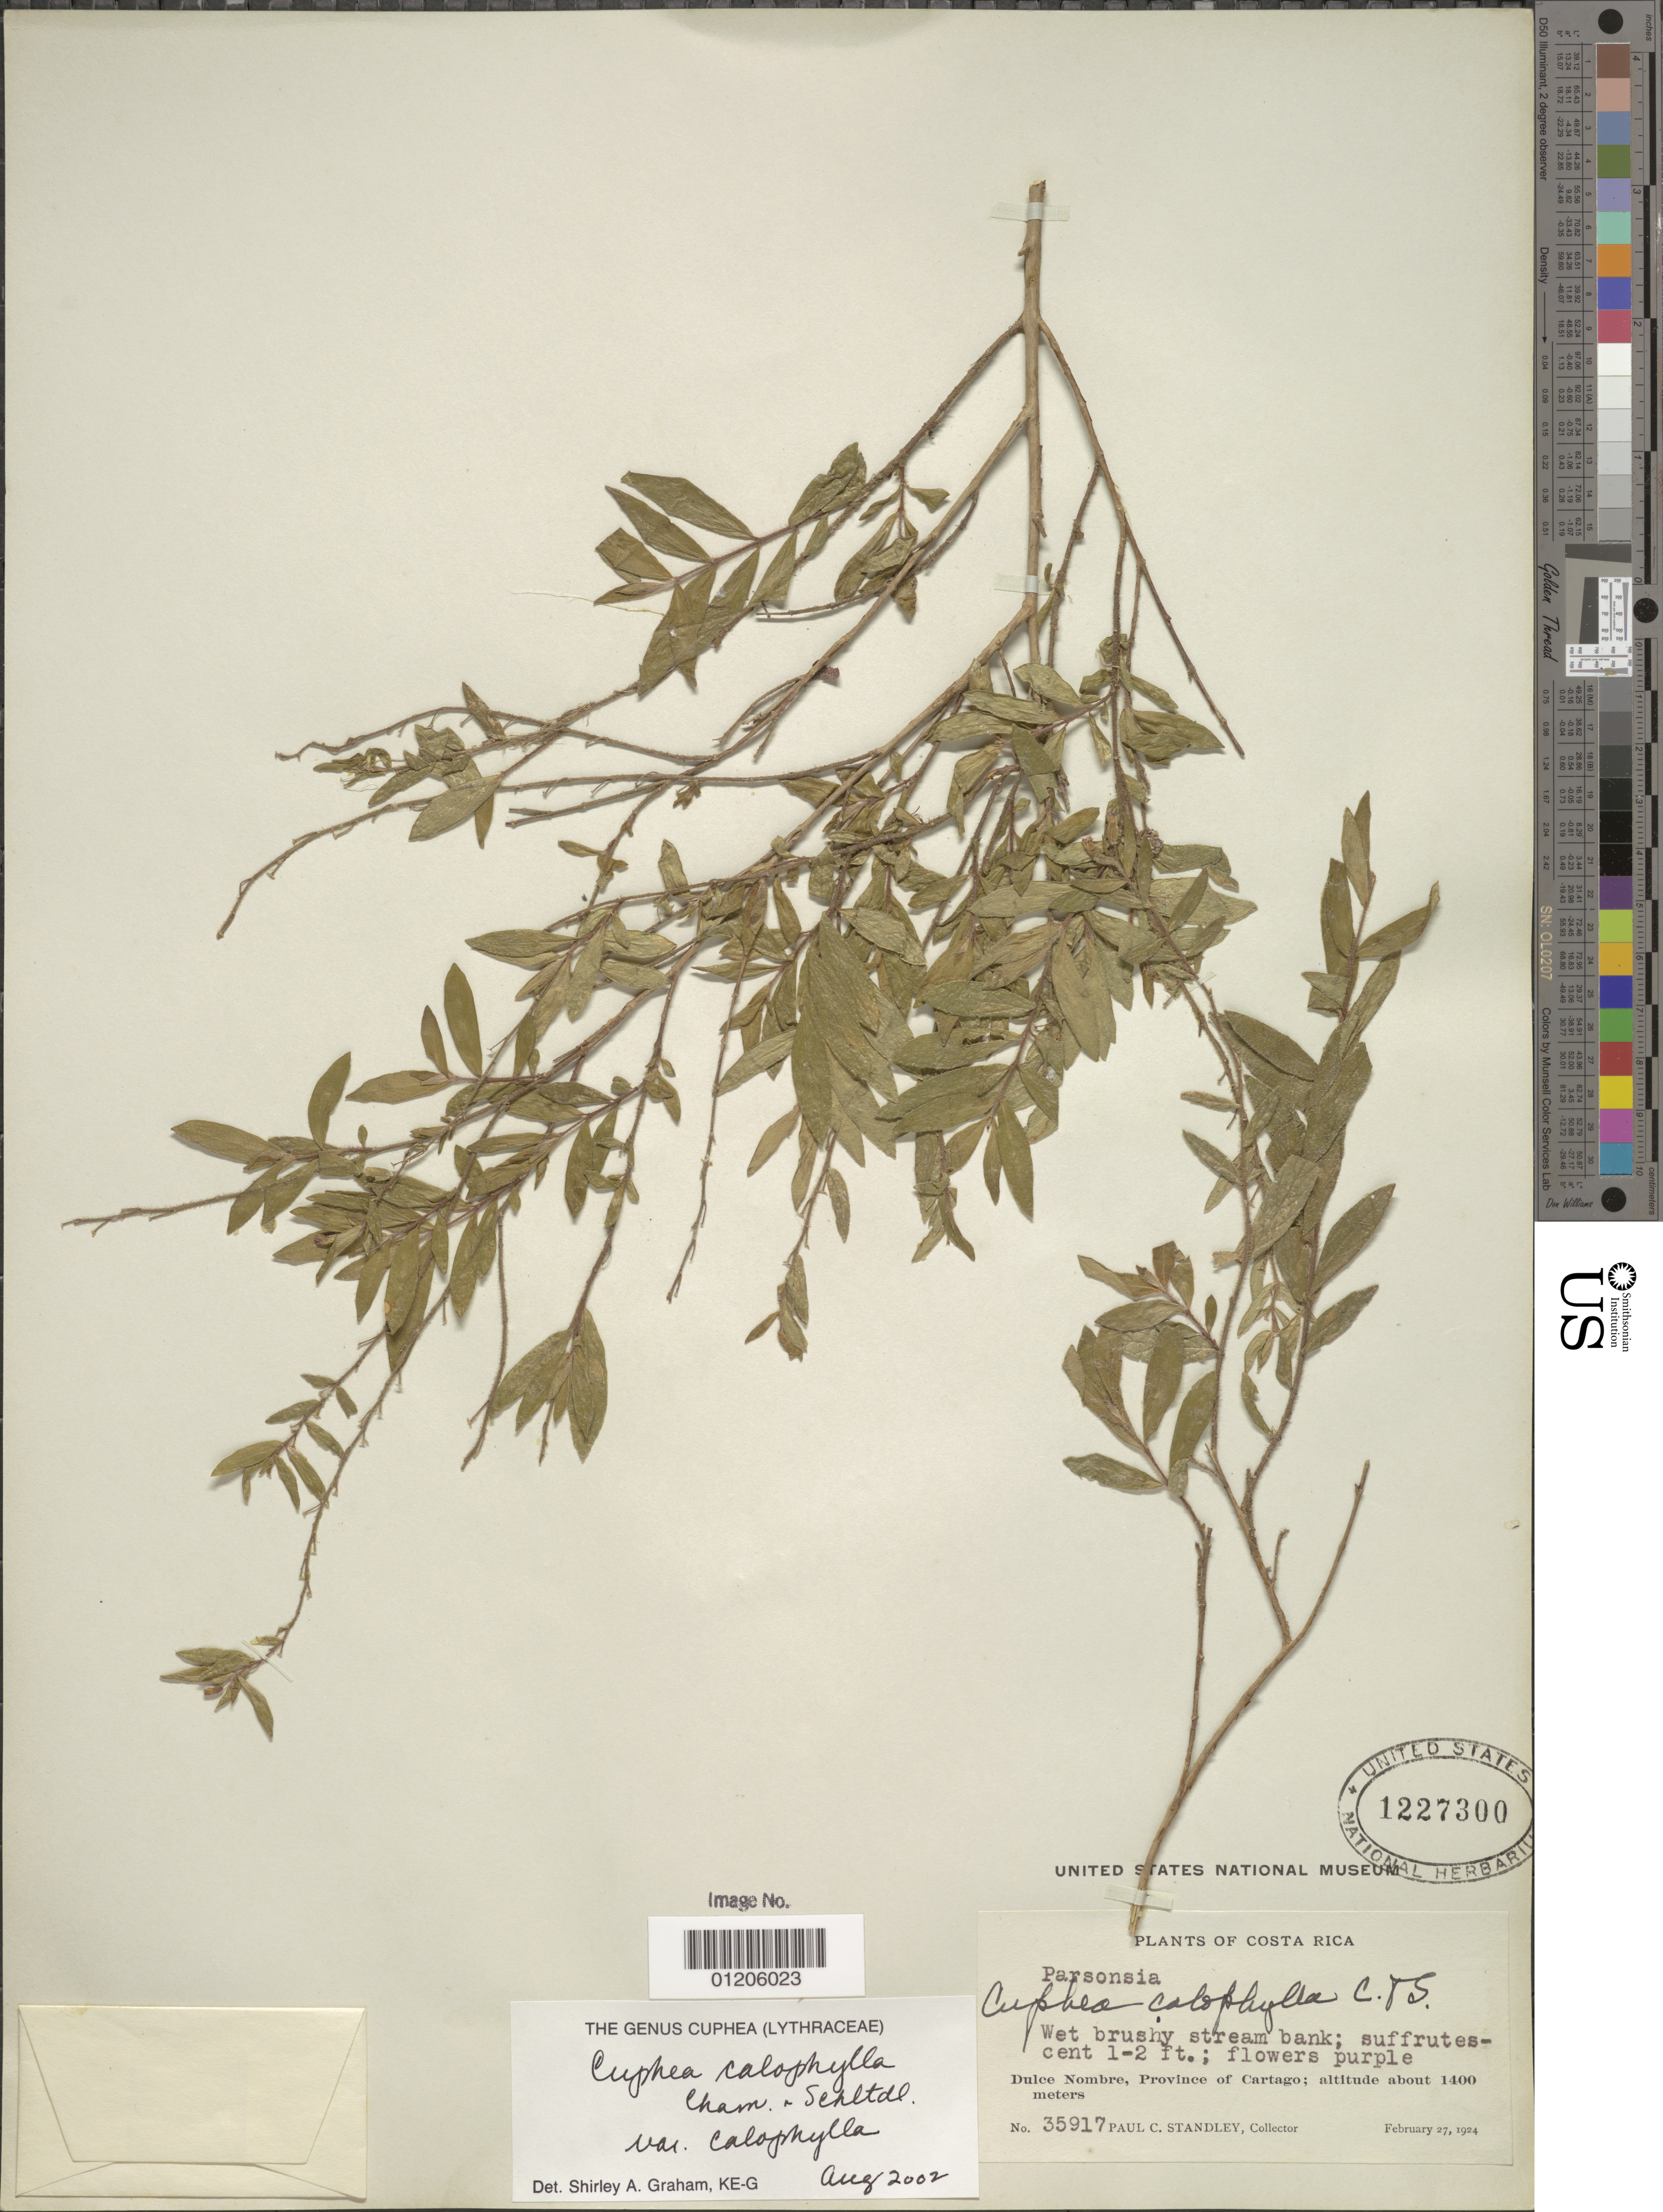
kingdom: Plantae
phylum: Tracheophyta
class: Magnoliopsida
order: Myrtales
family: Lythraceae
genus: Cuphea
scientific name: Cuphea calophylla var. calophylla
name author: Cham. & Schltdl.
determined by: Graham, S.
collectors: P. C. Standley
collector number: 35917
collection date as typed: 27 February 1924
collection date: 1924-02-27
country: Costa Rica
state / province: Cartago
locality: Dulce Nombre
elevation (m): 1400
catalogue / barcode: US 1227300